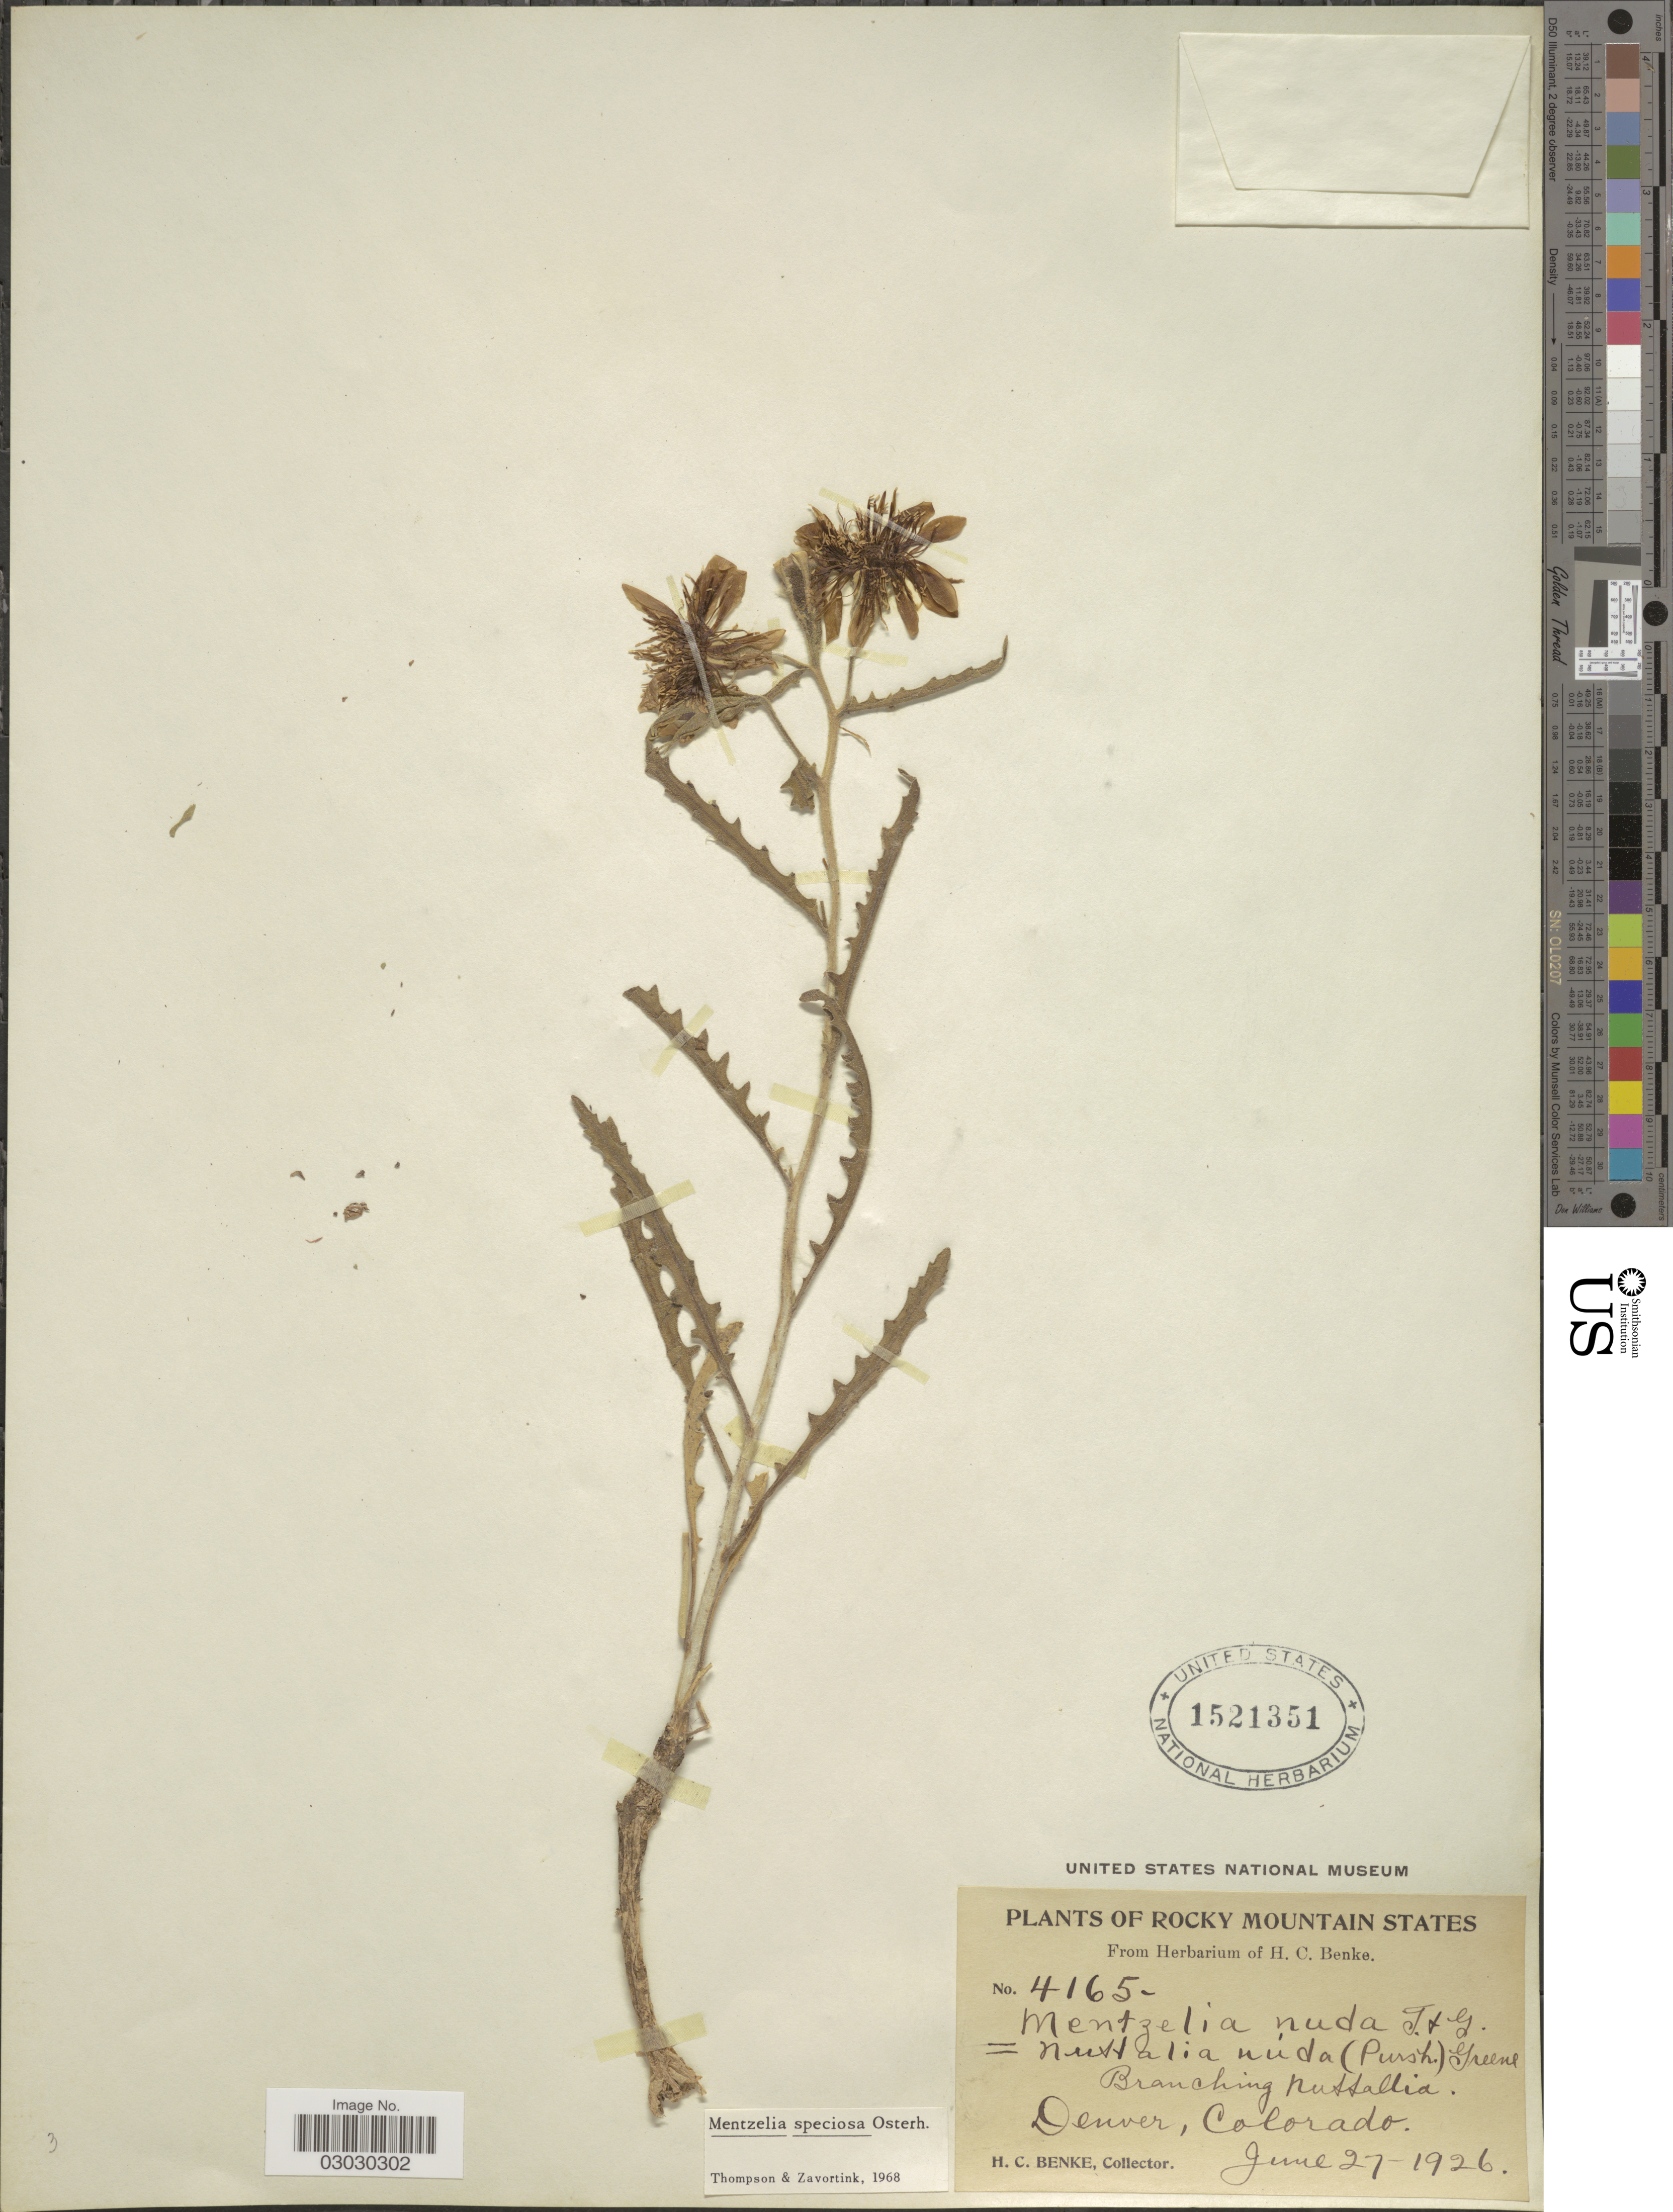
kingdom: Plantae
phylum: Tracheophyta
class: Magnoliopsida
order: Cornales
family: Loasaceae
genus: Mentzelia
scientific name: Mentzelia speciosa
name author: Osterh.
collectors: H. Benke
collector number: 4165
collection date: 1926-06-27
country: United States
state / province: Colorado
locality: Denver, Rocky Mountain States.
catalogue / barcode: US 1521351